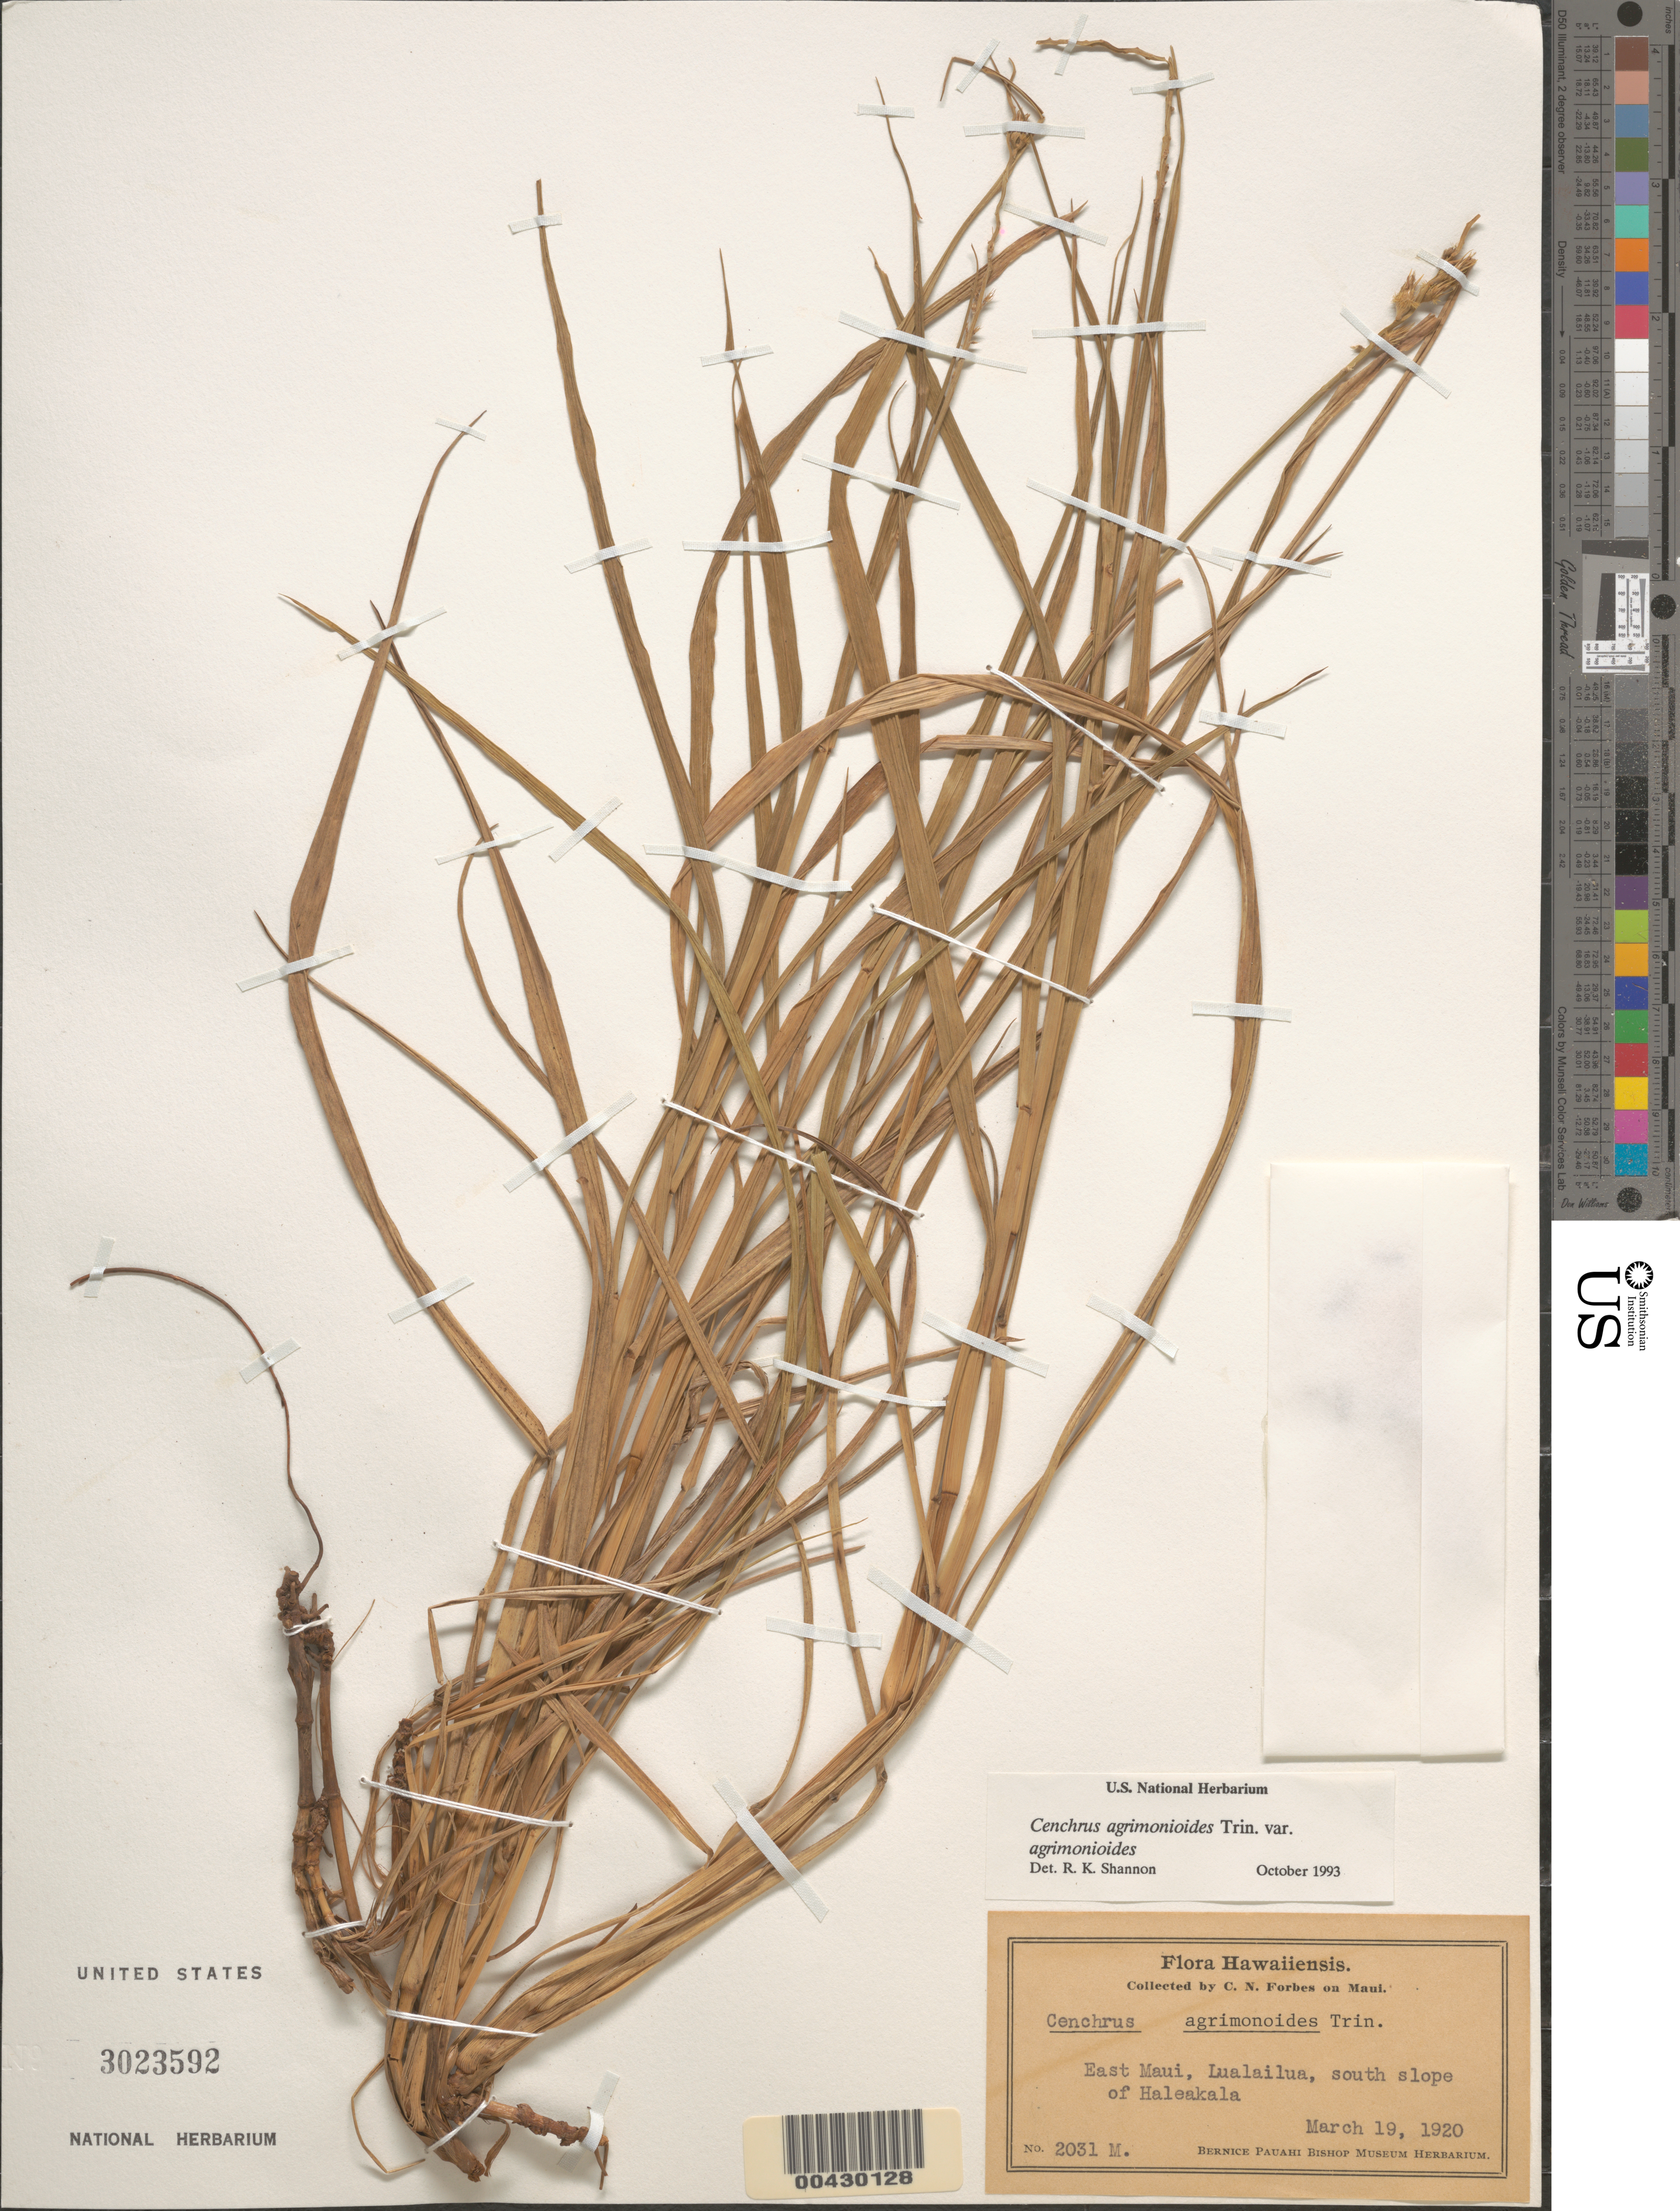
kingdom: Plantae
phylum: Tracheophyta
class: Liliopsida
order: Poales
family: Poaceae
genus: Cenchrus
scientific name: Cenchrus agrimonioides var. agrimonioides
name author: Trin.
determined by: Shannon, R. K., (UNITED STATES)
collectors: C. N. Forbes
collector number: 2031 M.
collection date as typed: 19 Mar 1920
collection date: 1920-03-19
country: United States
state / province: Hawaii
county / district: Maui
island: Maui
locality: East Maui, Lualailua, south slope of Haleakala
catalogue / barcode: US 3023592